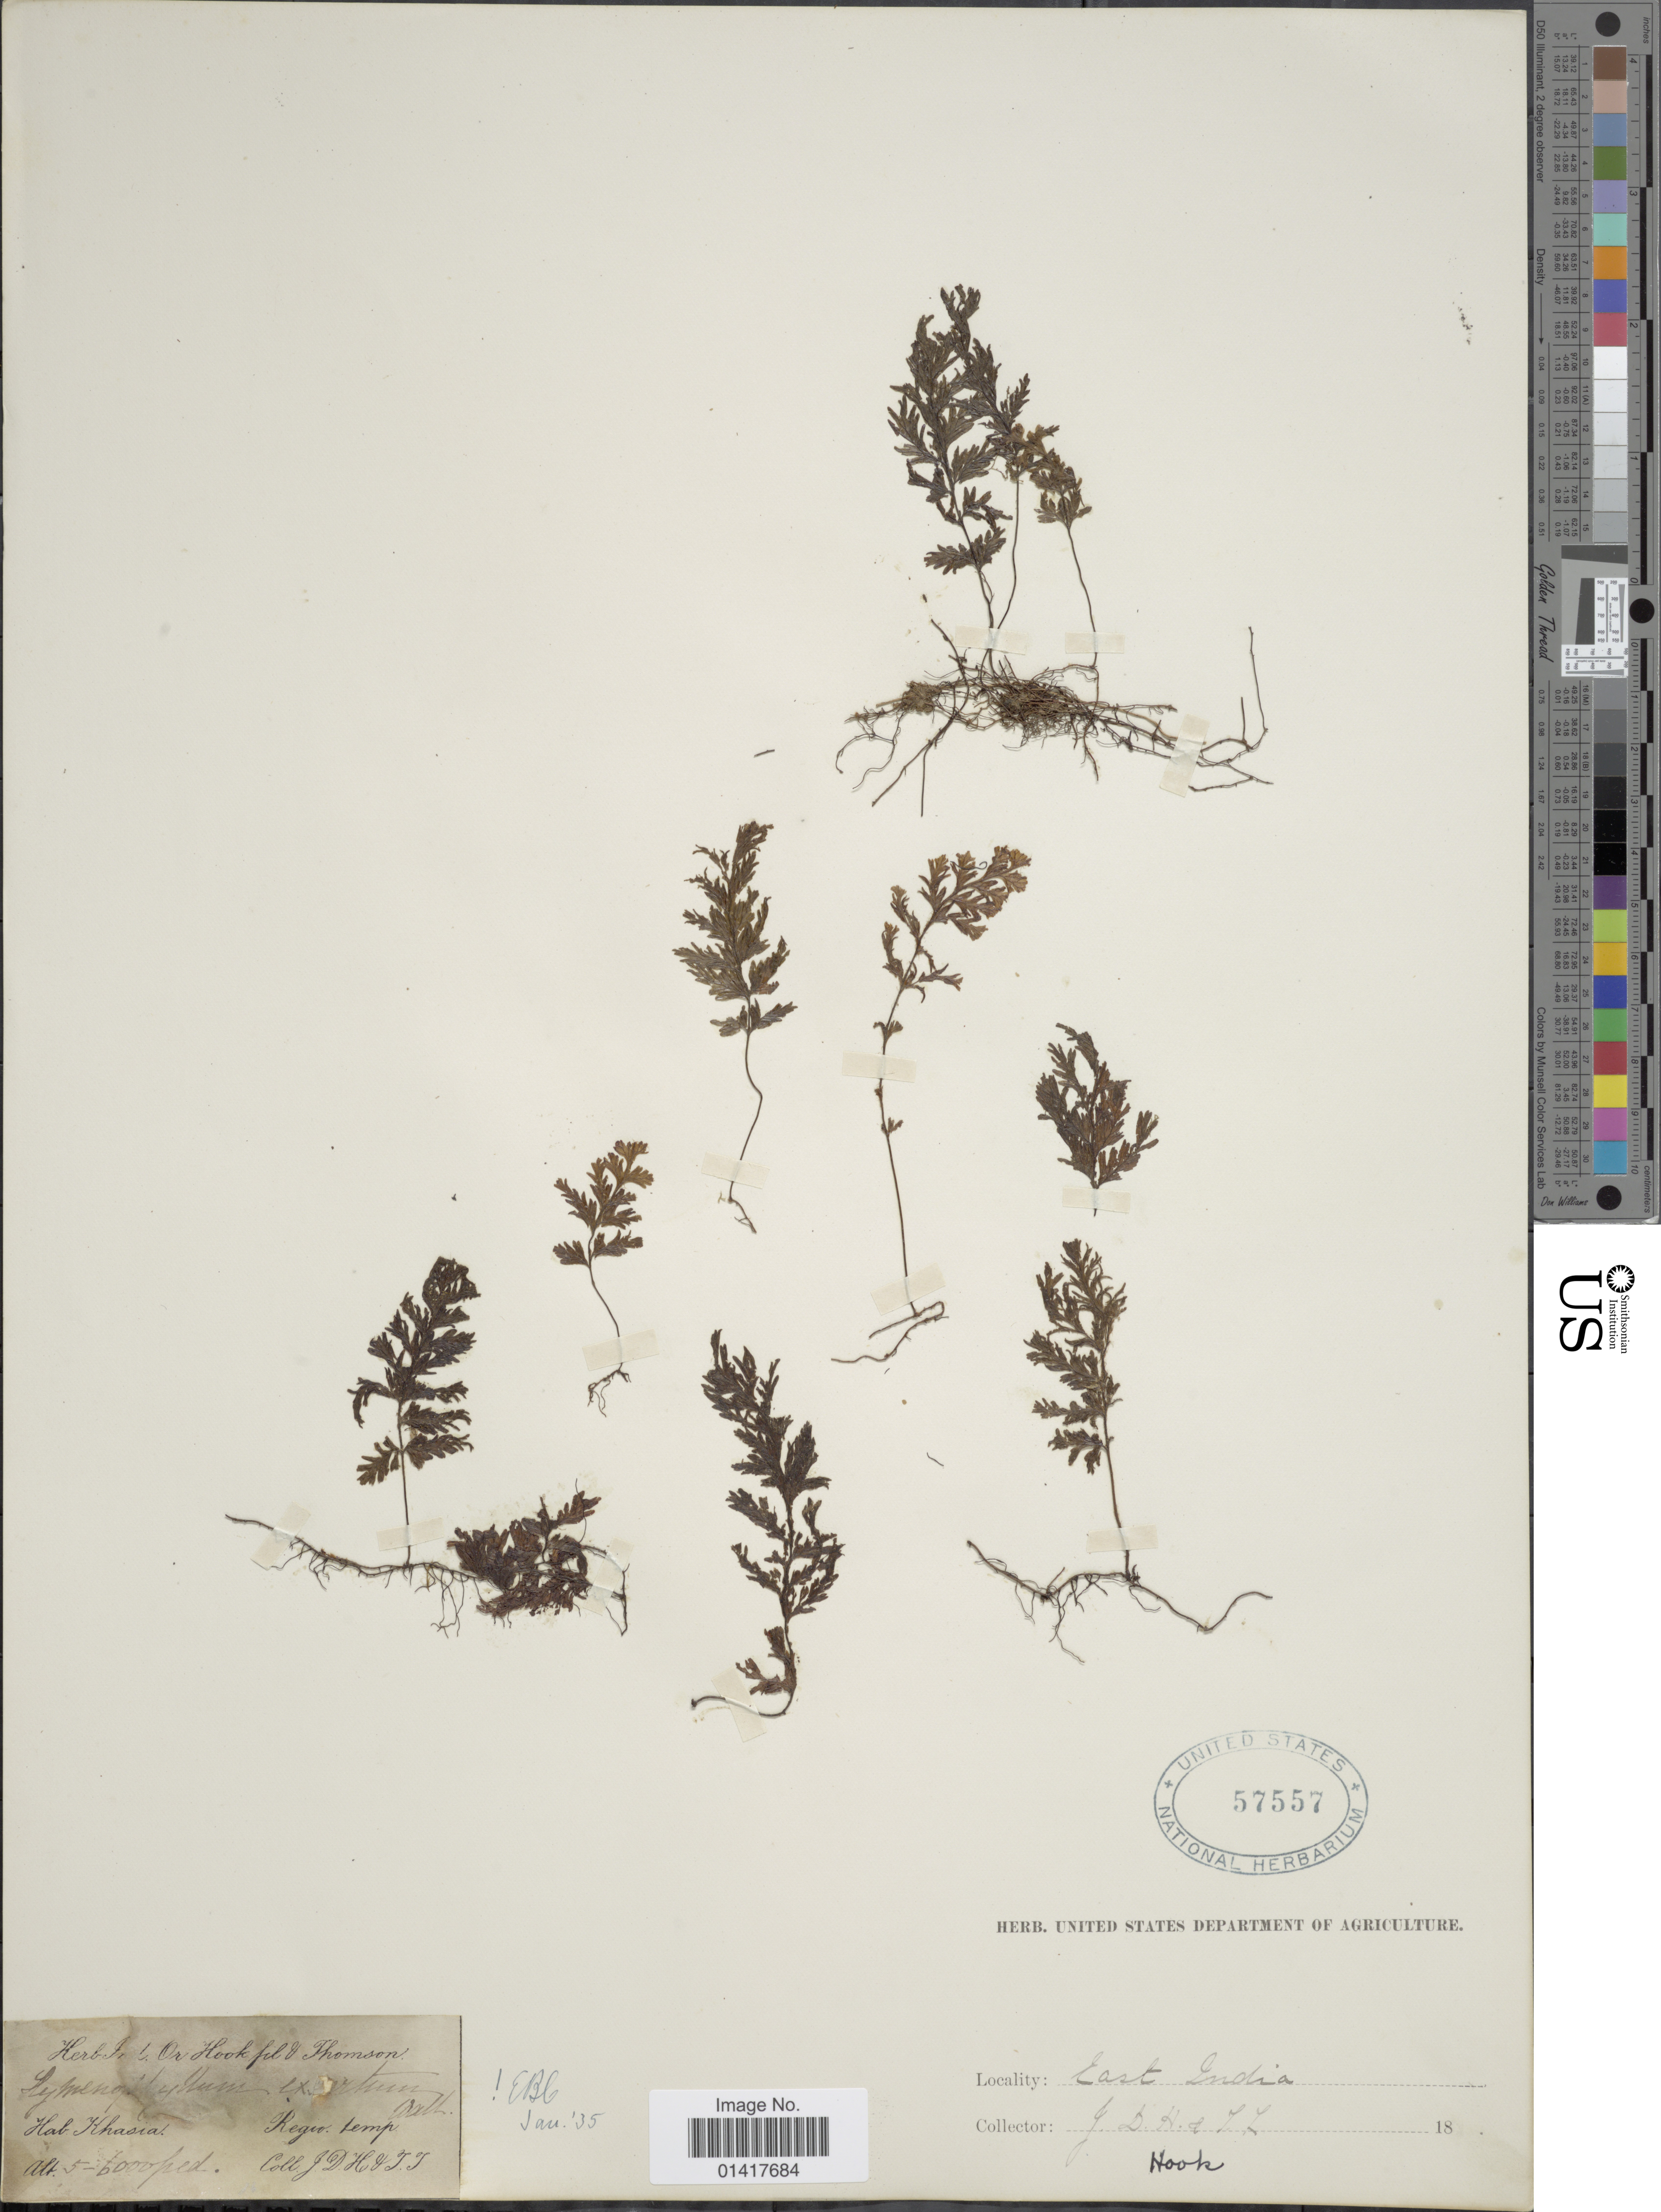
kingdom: Plantae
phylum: Tracheophyta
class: Polypodiopsida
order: Hymenophyllales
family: Hymenophyllaceae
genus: Hymenophyllum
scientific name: Hymenophyllum exsertum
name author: Wall. ex Hook.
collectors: J. D. Hooker & T. Thomson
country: India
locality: Khasia, East India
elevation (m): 1524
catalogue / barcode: US 57557